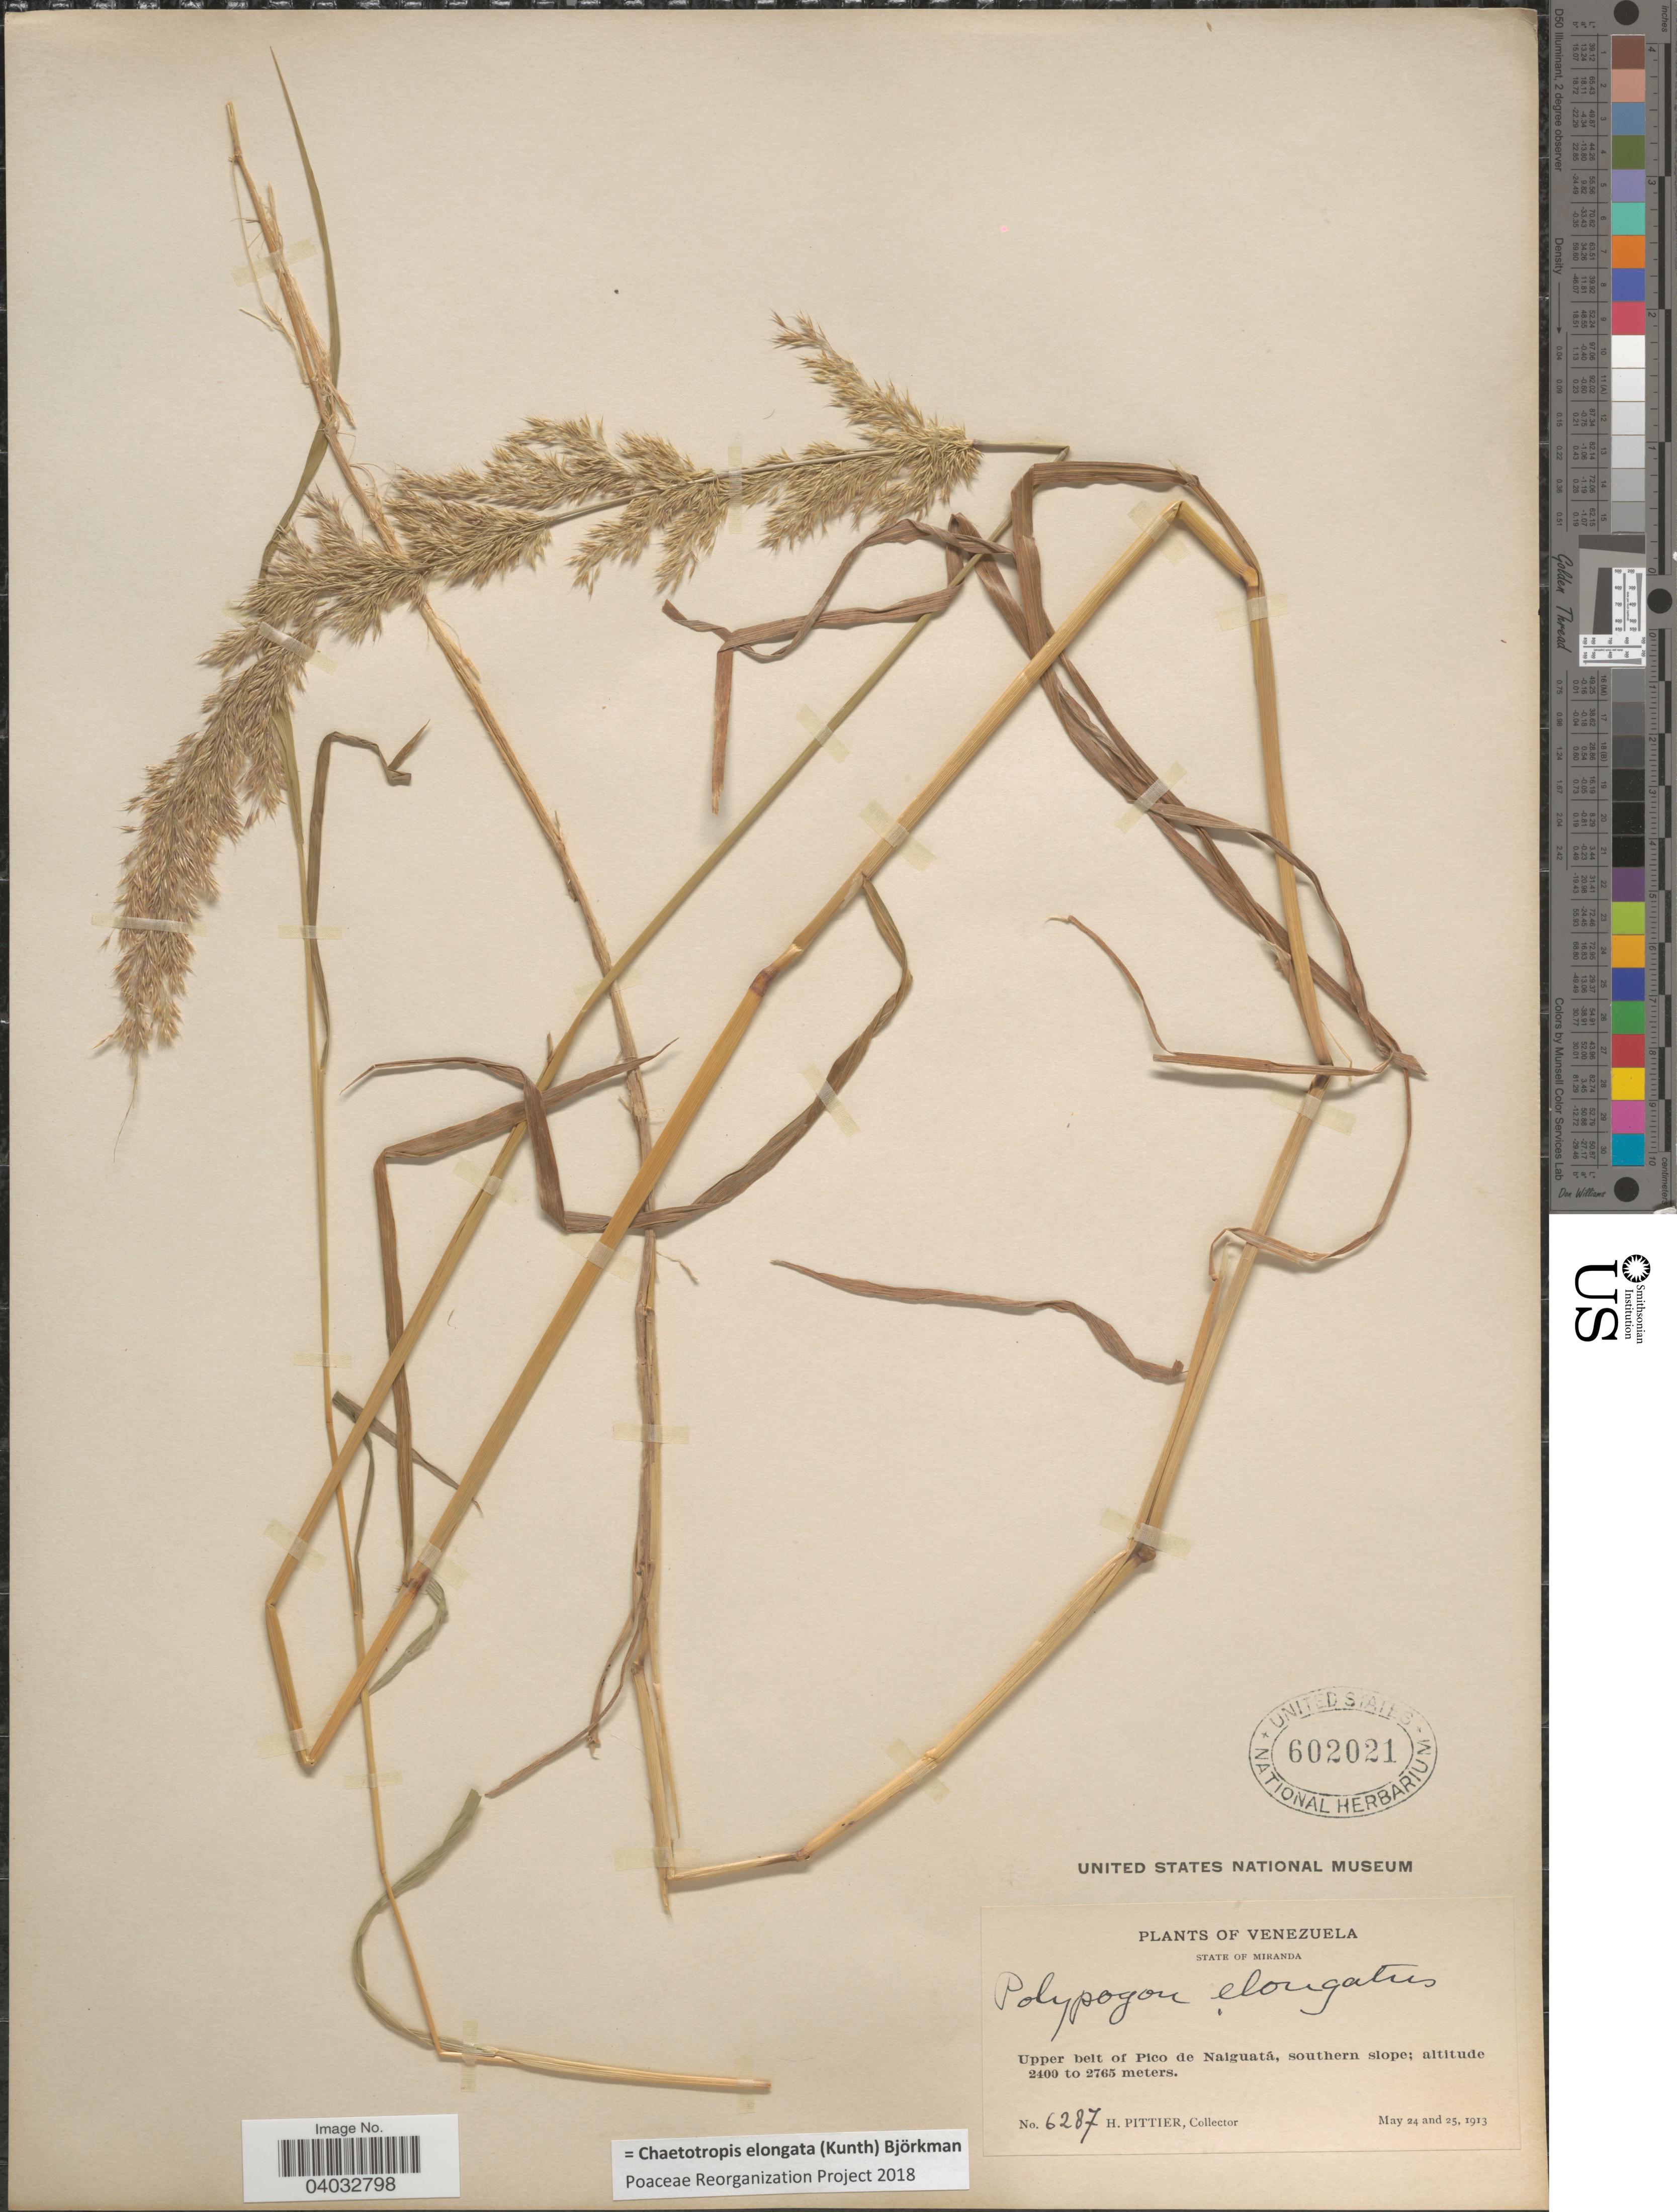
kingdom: Plantae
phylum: Tracheophyta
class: Liliopsida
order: Poales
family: Poaceae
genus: Chaetotropis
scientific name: Chaetotropis elongata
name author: (Kunth) Björkman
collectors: H. F. Pittier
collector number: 6287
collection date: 1913-05-24/1913-05-25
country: Venezuela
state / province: Miranda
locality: Upper belt of Pico de Naiguatá, southern slope.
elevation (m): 2400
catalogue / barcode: US 602021